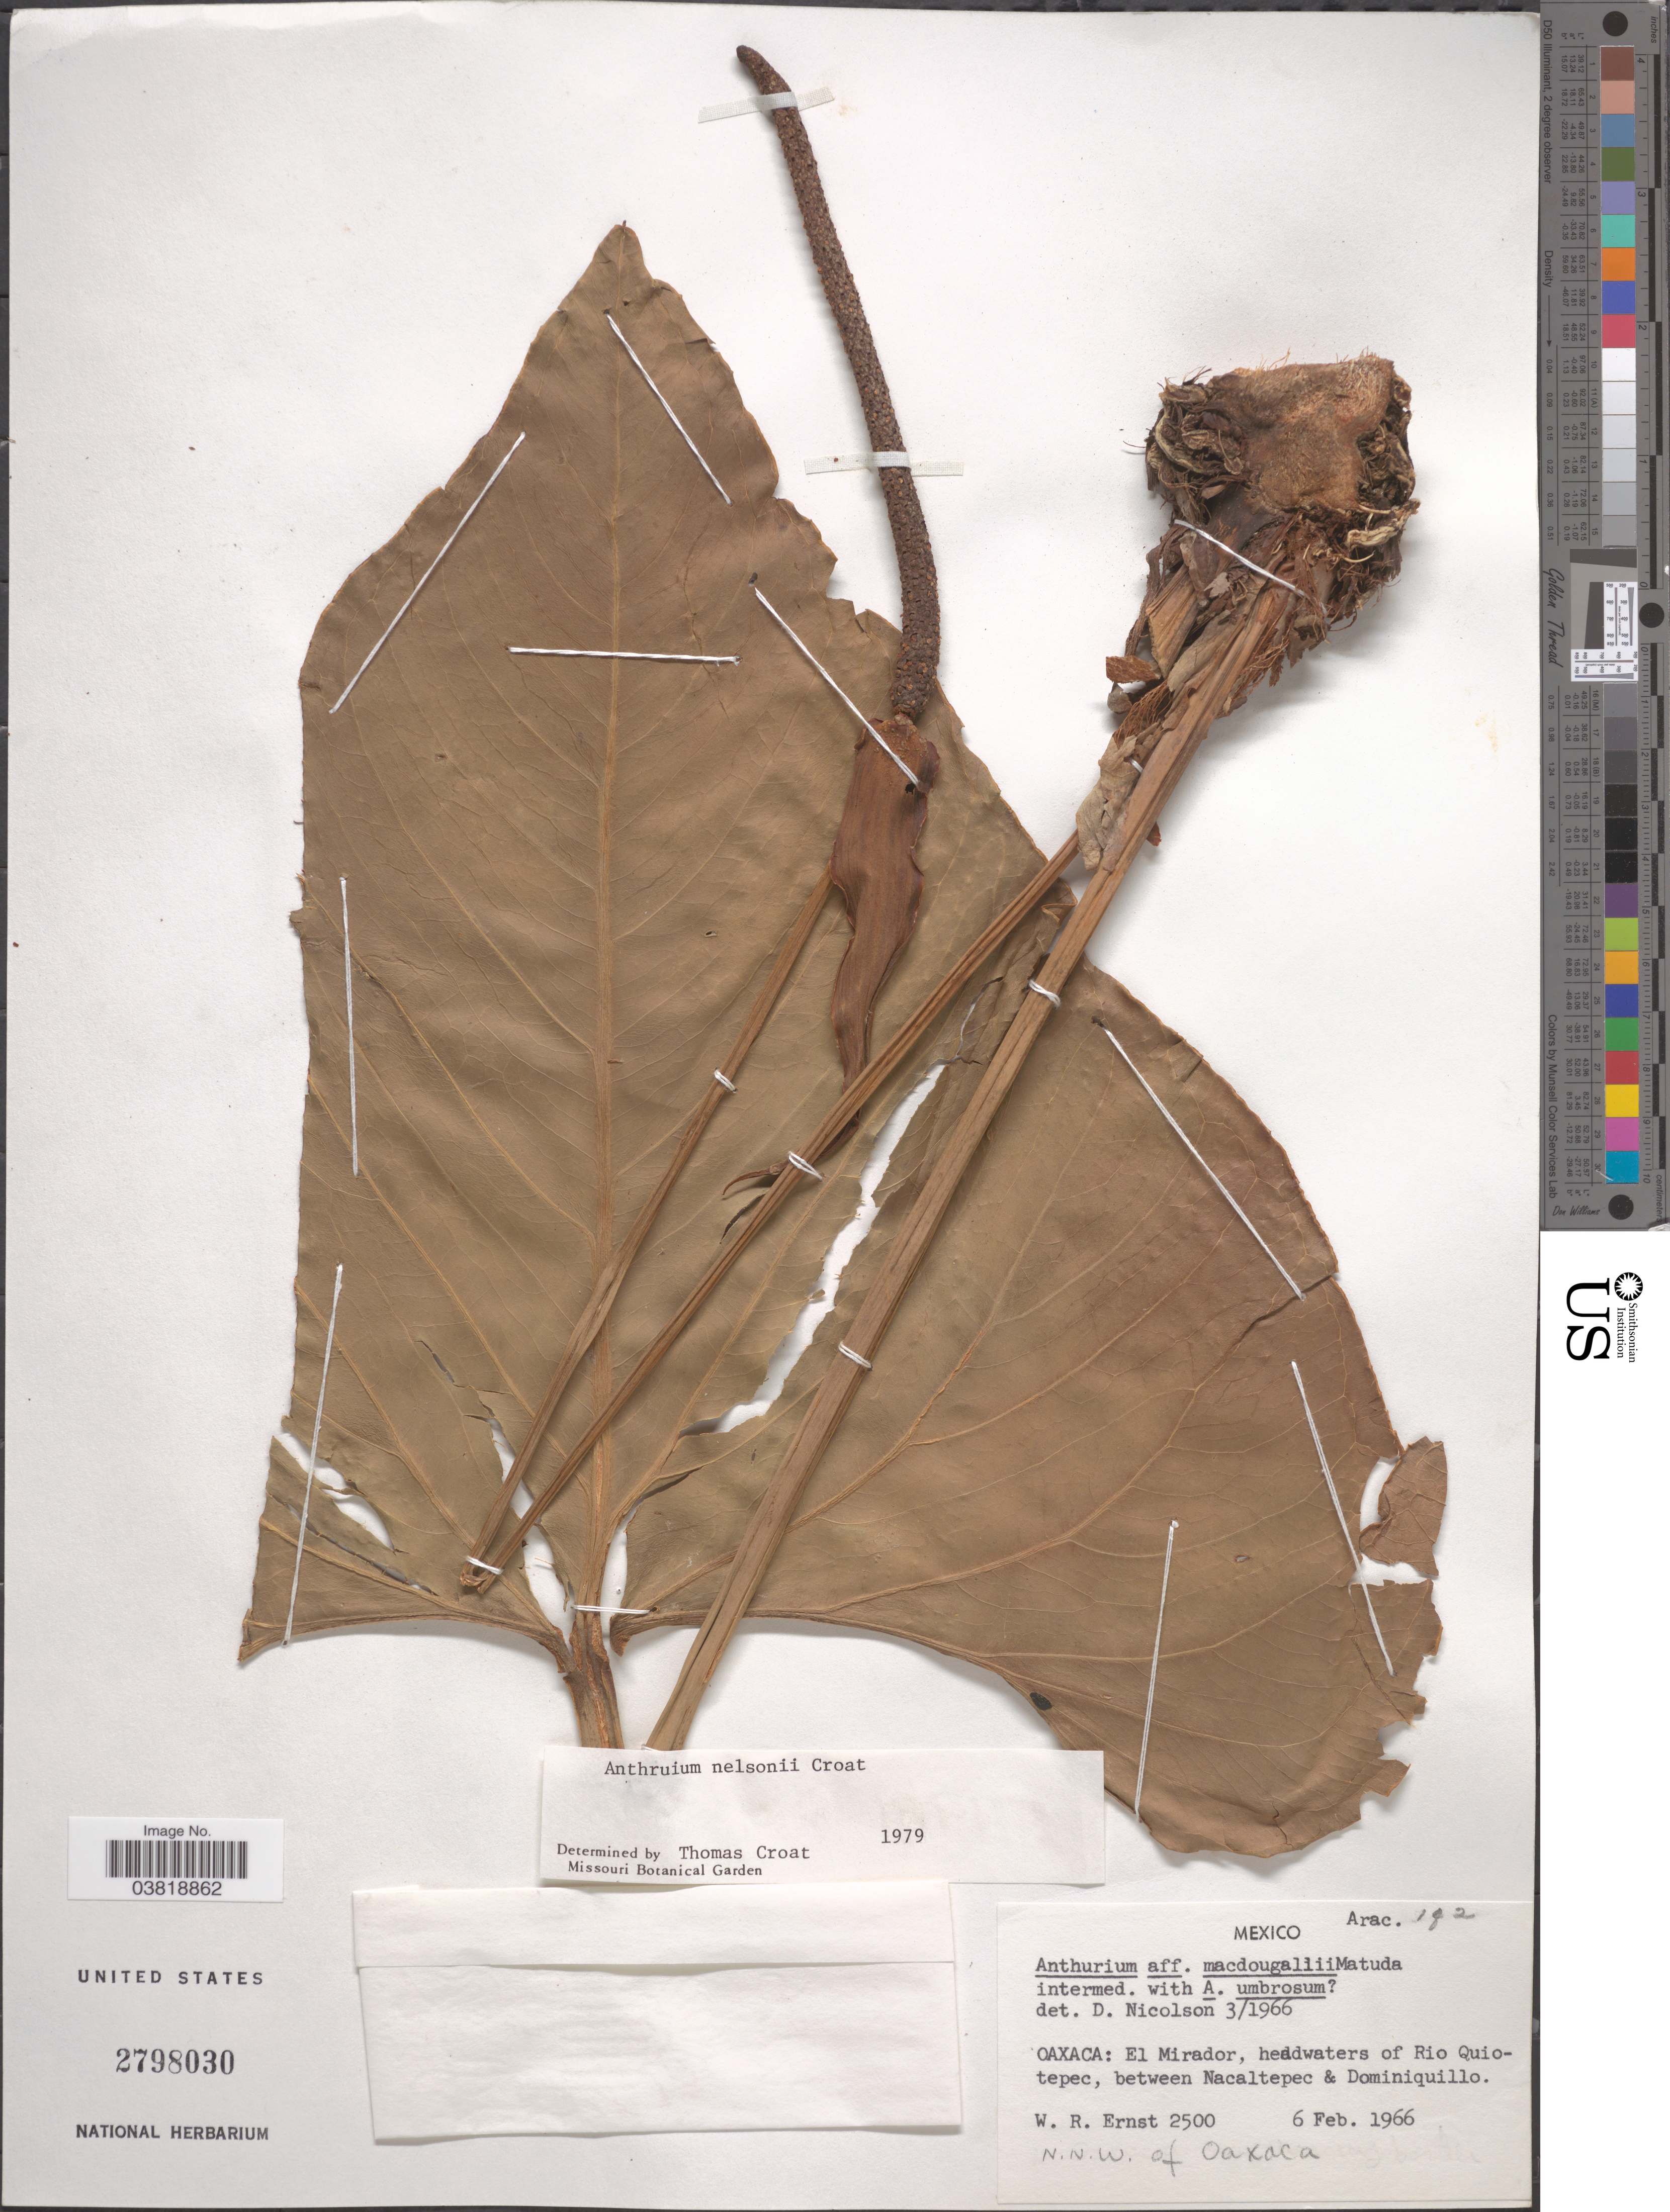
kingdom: Plantae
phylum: Tracheophyta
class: Liliopsida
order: Alismatales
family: Araceae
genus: Anthurium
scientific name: Anthurium nelsonii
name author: Croat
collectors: W. R. Ernst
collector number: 2500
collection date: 1966-02-06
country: Mexico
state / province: Oaxaca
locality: El Mirador, headwaters of Rio Quiotepec, between Nacaltepec & Dominiquillo. N.N.W. of Oaxaca.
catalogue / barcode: US 2798030